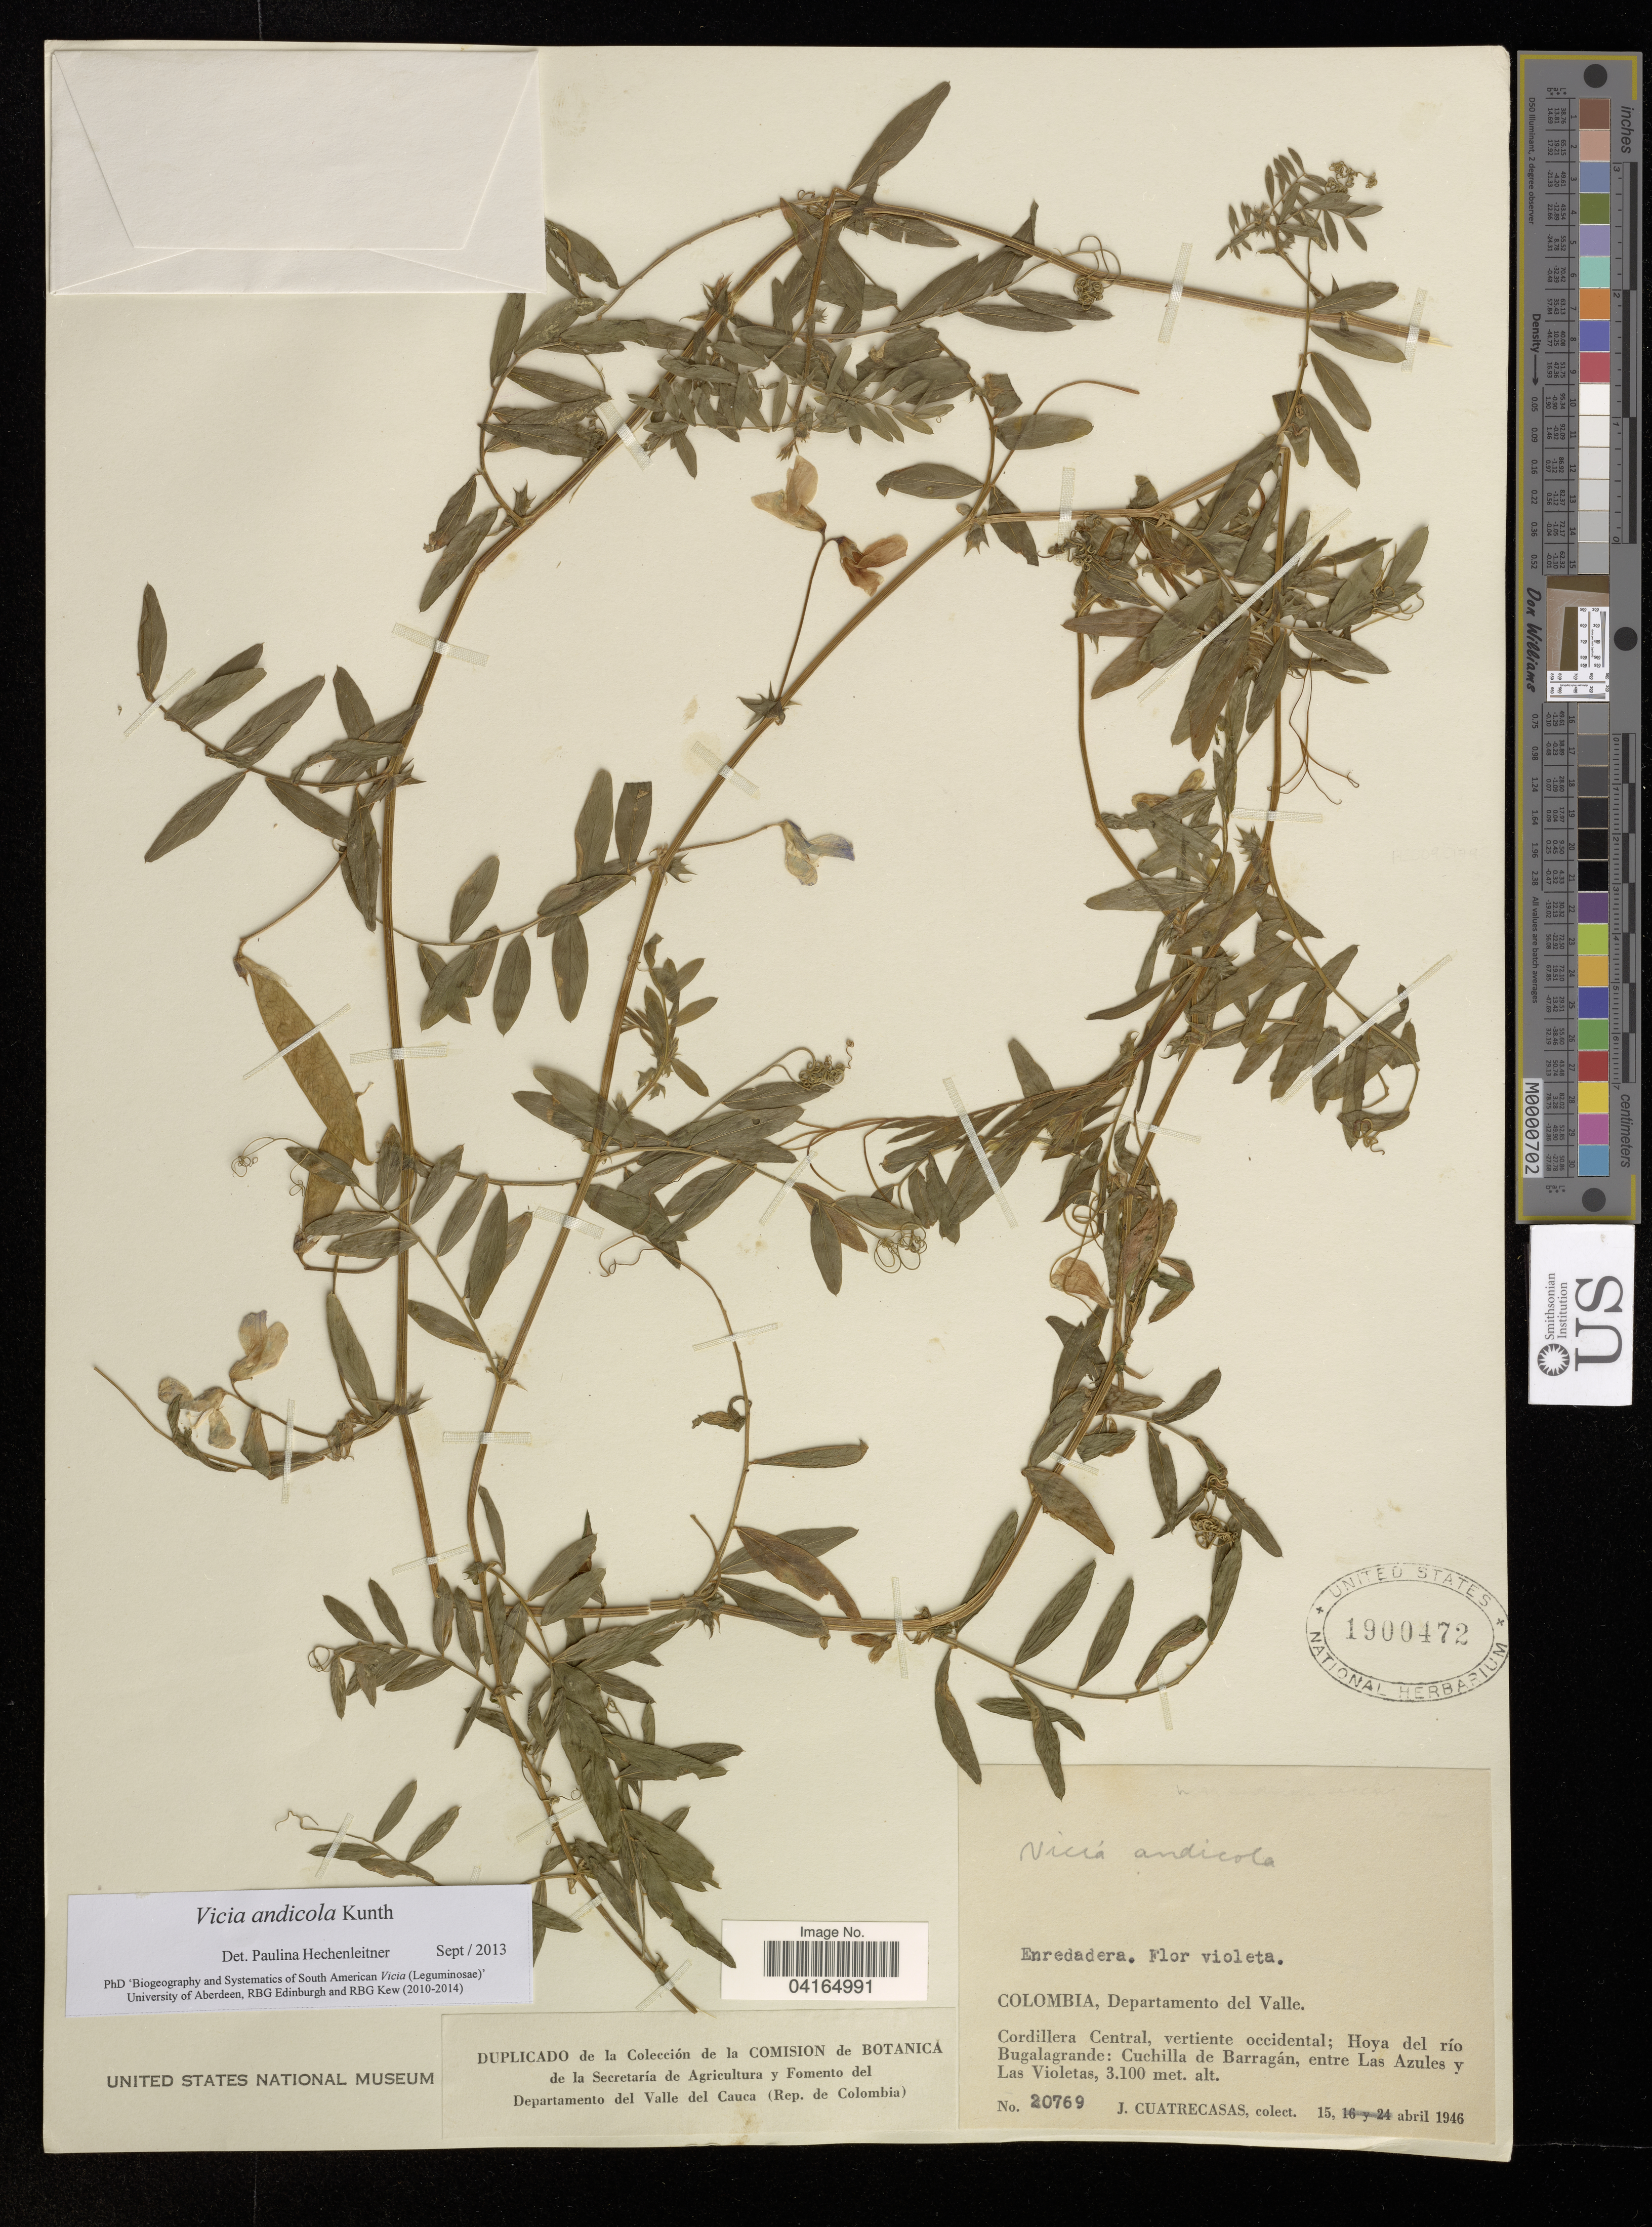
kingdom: Plantae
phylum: Tracheophyta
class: Magnoliopsida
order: Fabales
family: Fabaceae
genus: Vicia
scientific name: Vicia andicola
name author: Kunth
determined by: Hechenleitner, Paulina, RBG Edinburgh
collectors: J. Cuatrecasas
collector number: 20769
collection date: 1946-04-15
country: Colombia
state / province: Valle del Cauca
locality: Departamento del Valle. Cordillera Central, vertiente occidental; Hoya del río Bugalagrande: Cuchilla de Barragán, entre Las Azules y Las Violetas.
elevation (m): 3.1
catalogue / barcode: US 1900472